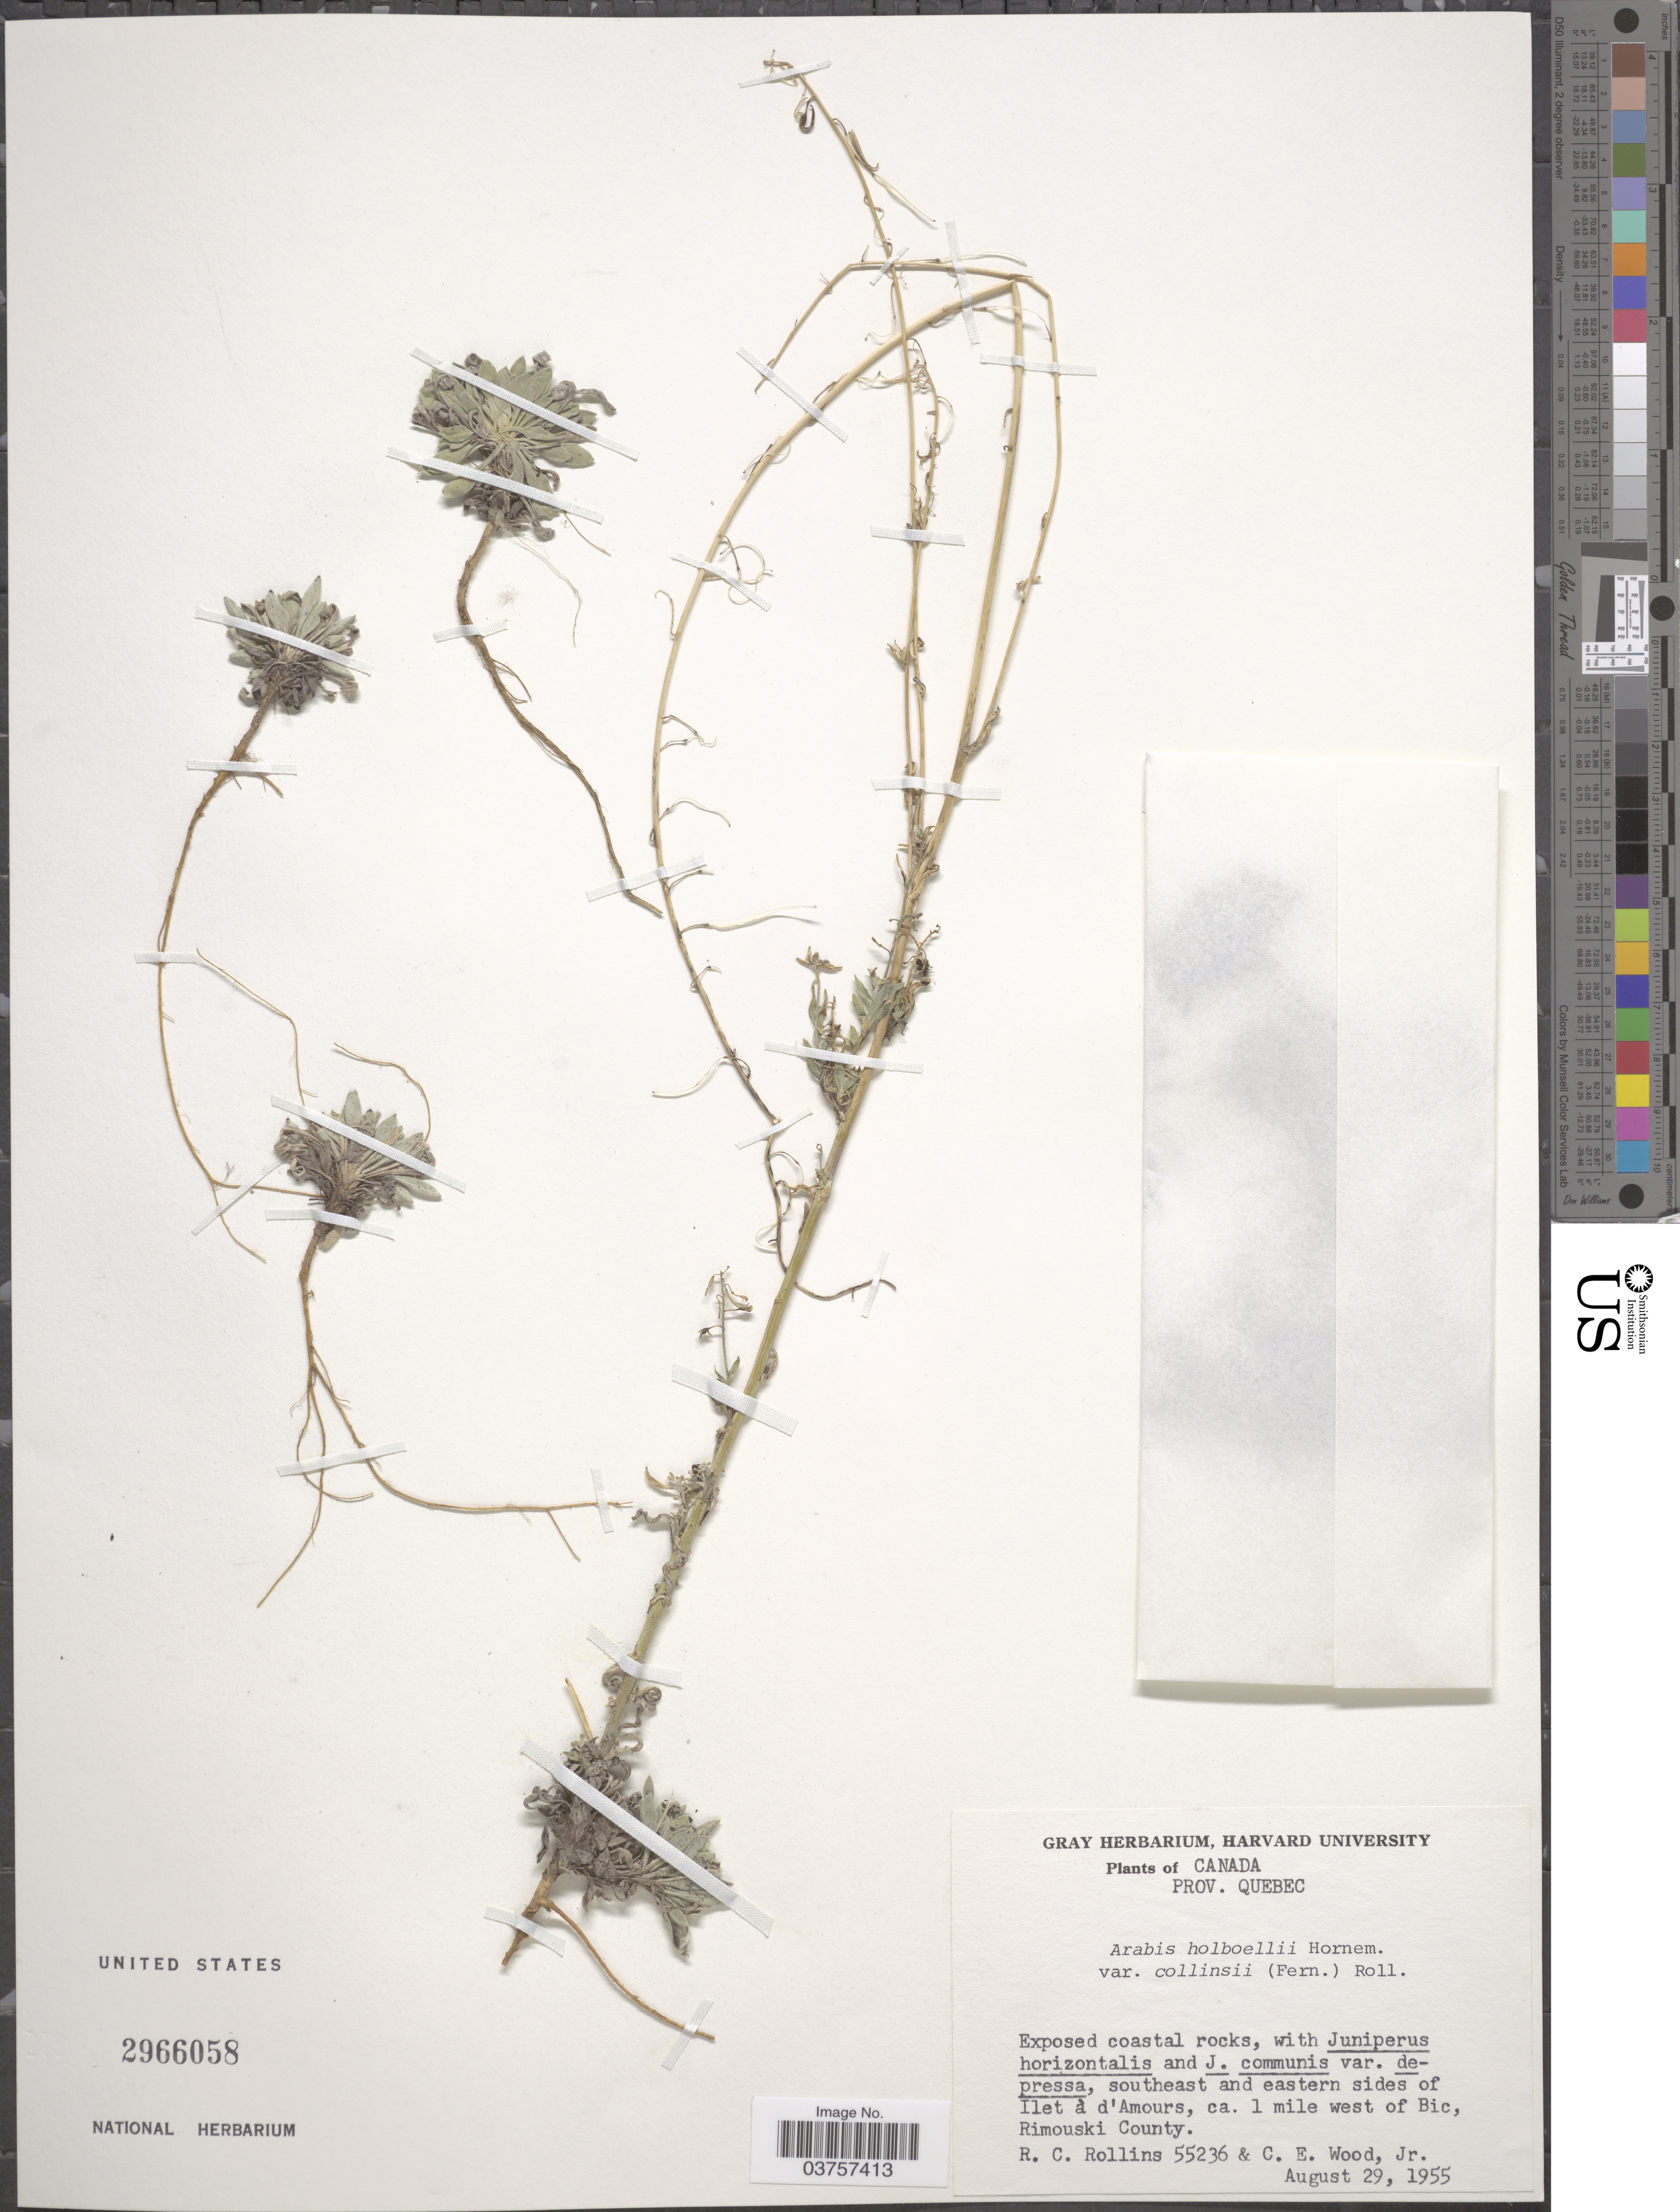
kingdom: Plantae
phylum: Tracheophyta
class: Magnoliopsida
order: Brassicales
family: Brassicaceae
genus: Arabis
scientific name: Arabis holboellii var. collinsii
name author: (Fernald) Rollins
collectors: R. C. Rollins & C. Wood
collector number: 55236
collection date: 1955-08-29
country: Canada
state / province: Quebec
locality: Southeast and eastern sides of Ilet à d'Amours, ca. 1 mile west of Bic, Rimouski County.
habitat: exposed coastal rocks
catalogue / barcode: US 2966058